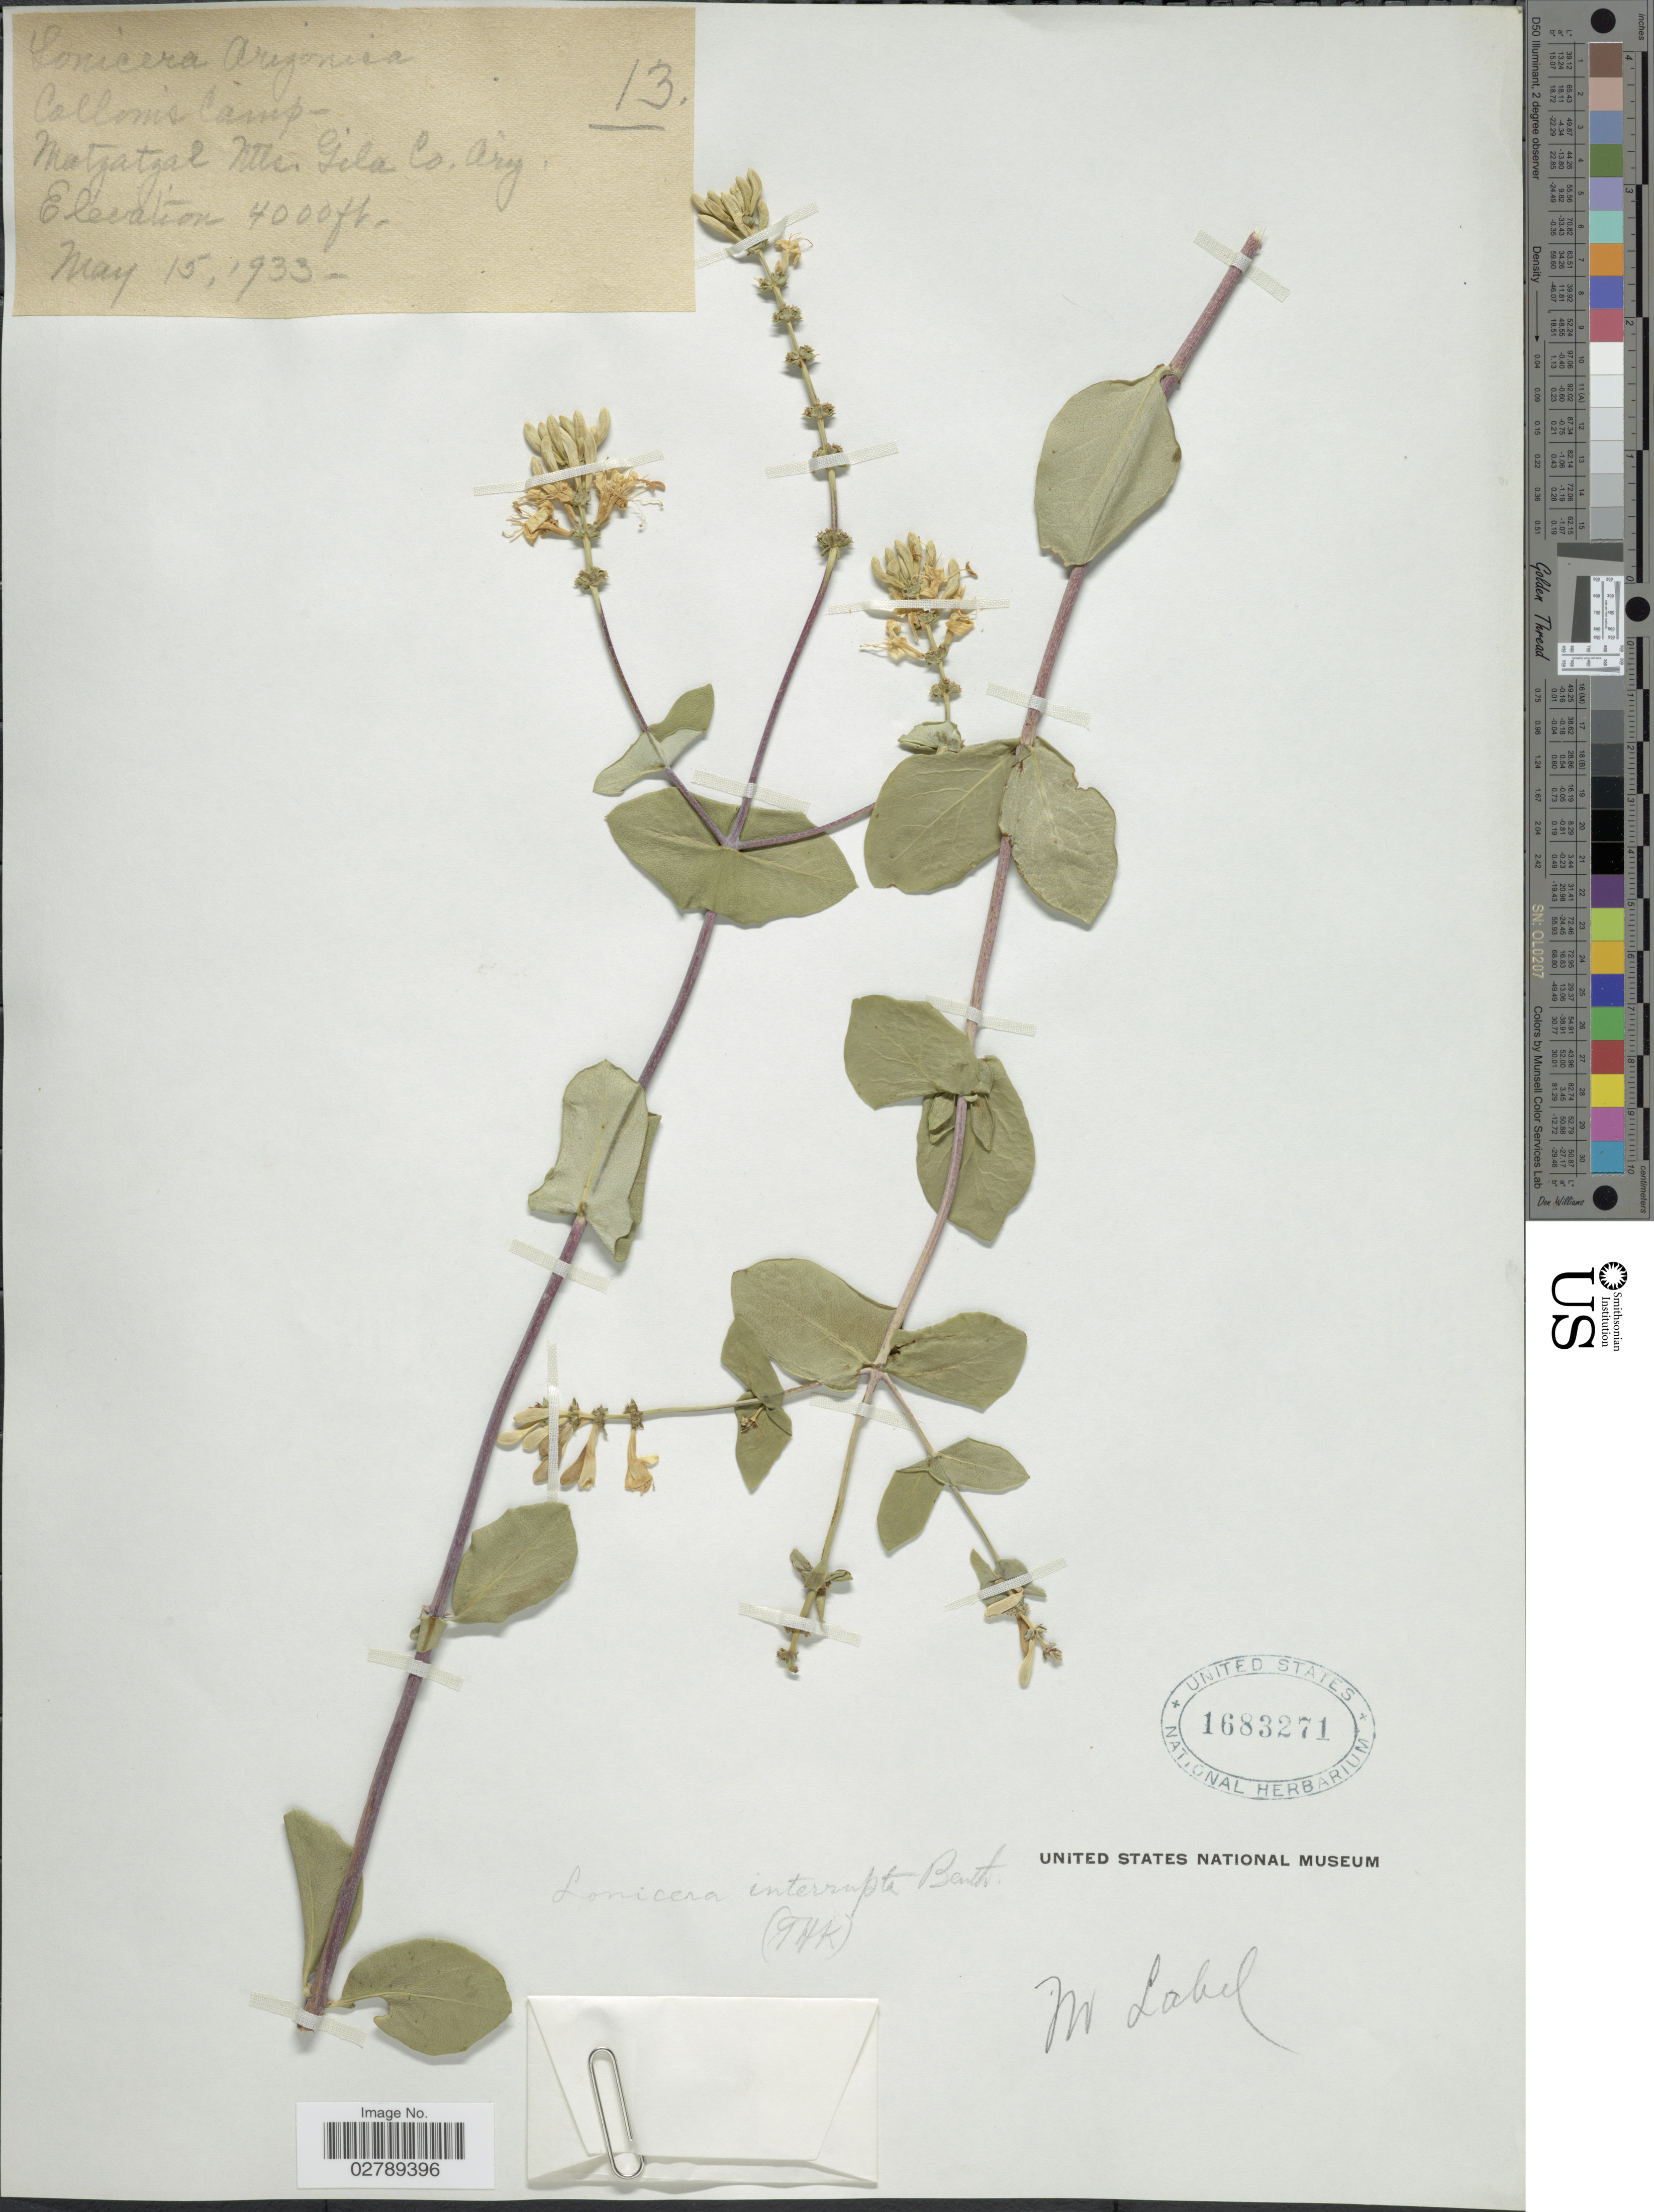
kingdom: Plantae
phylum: Tracheophyta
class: Magnoliopsida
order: Dipsacales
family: Caprifoliaceae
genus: Lonicera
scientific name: Lonicera interrupta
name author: Benth.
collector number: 13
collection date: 1933-05-15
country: United States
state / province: Arizona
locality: Callonis Camp - Matzatzal Mts. Gila Co.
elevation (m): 1219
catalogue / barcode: US 1683271